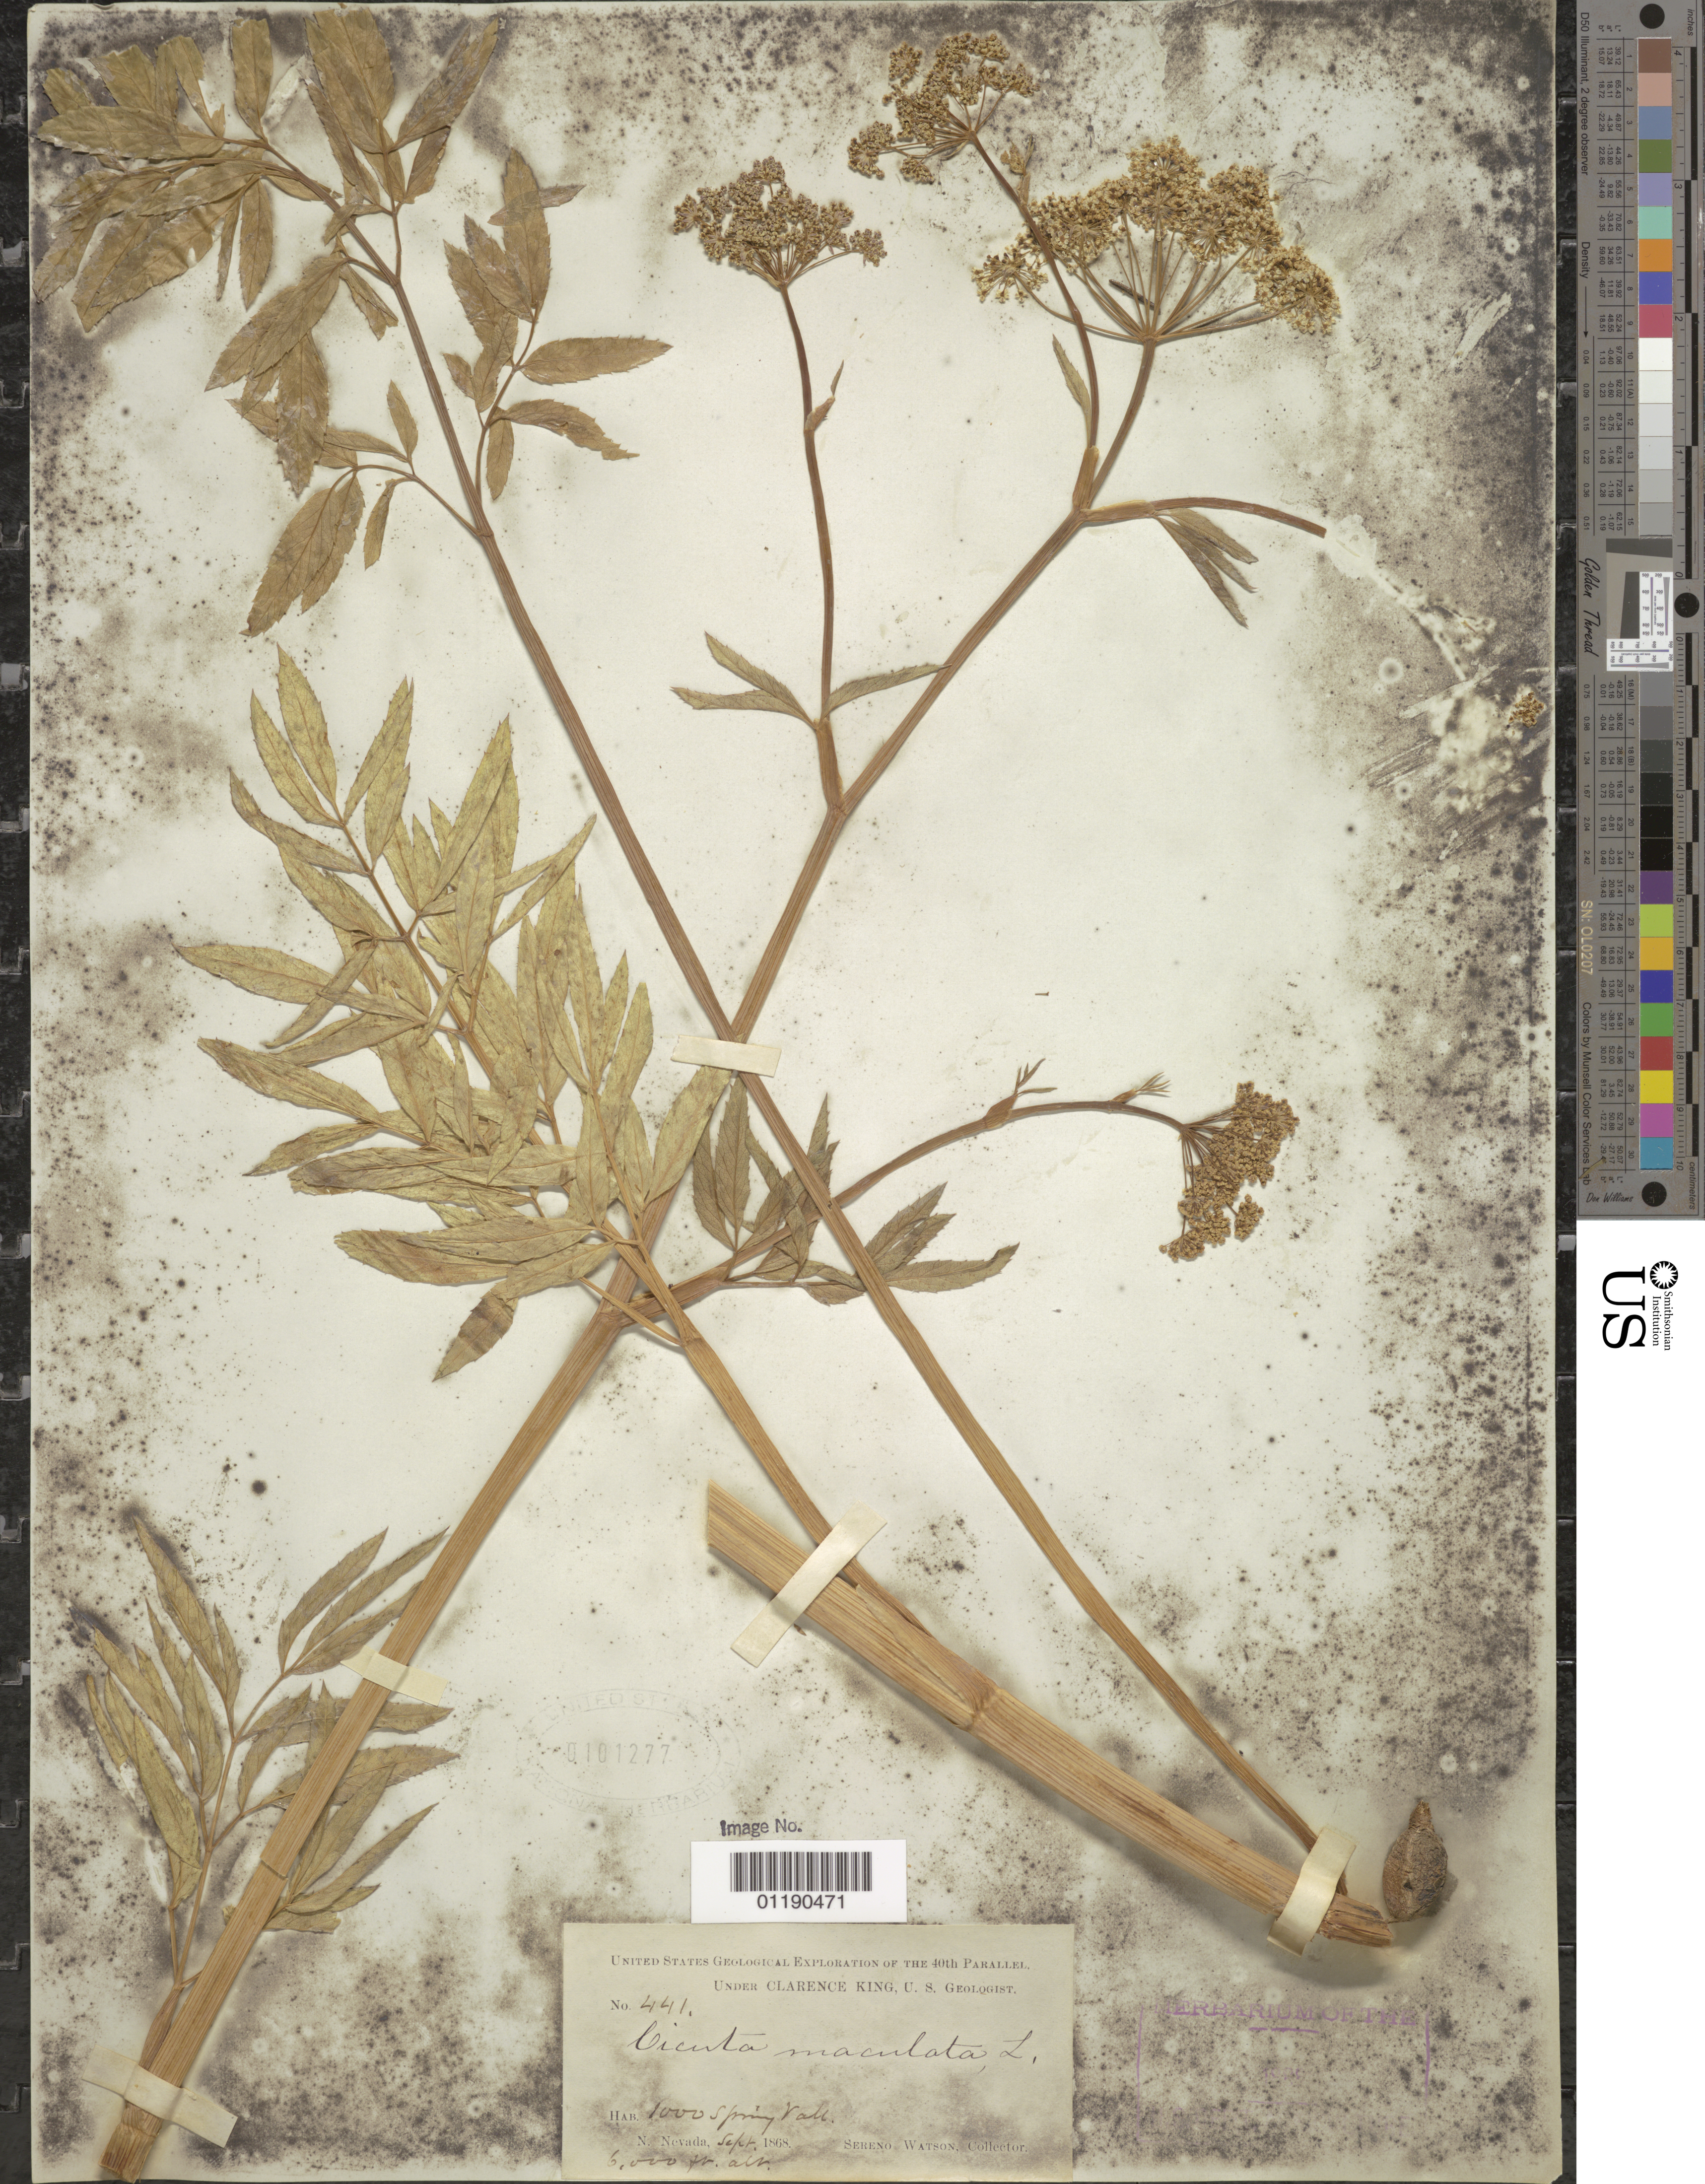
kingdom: Plantae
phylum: Tracheophyta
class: Magnoliopsida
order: Apiales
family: Apiaceae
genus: Cicuta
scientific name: Cicuta maculata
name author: L.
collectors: S. Watson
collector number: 441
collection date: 1868-09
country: United States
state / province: Nevada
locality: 1000 Springs Valley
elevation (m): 1829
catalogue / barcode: US 101277